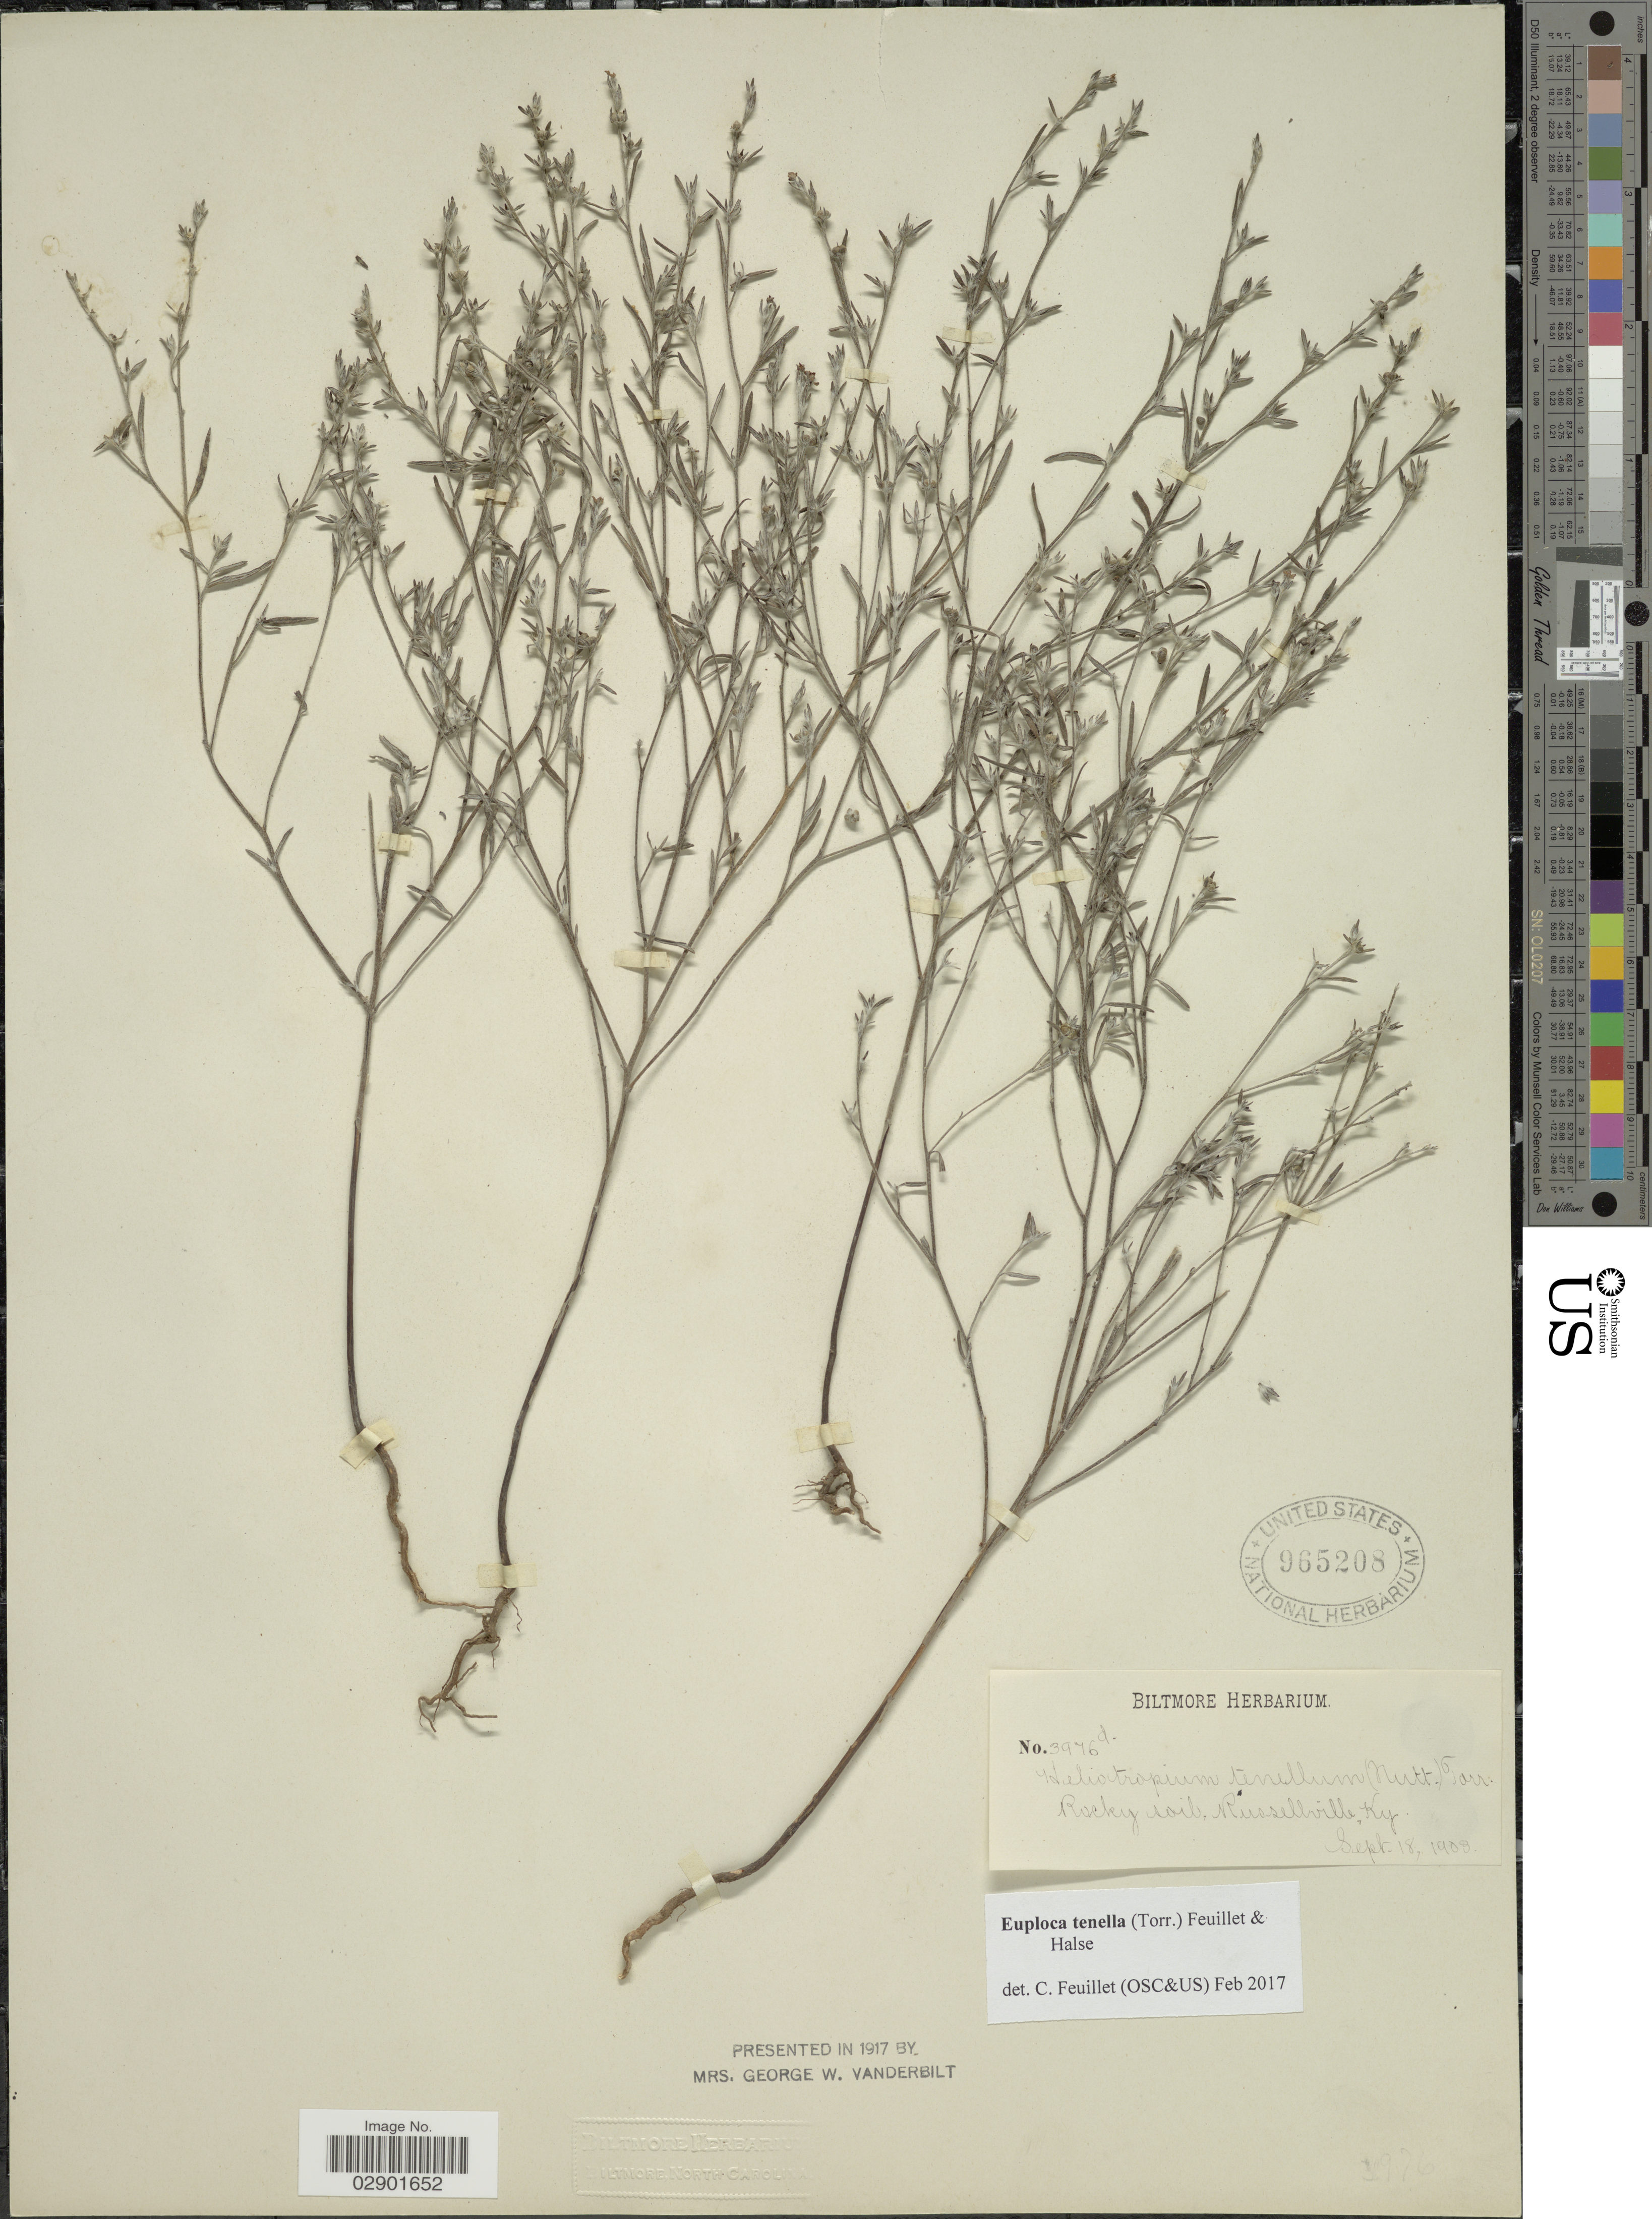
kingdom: Plantae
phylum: Tracheophyta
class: Magnoliopsida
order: Boraginales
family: Heliotropiaceae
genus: Euploca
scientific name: Euploca polyphylla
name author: (Lehm.) J.I.M. Melo & Semir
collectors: ex herb. Biltmore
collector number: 3976d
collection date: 1908-09-18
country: United States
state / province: Kentucky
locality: Rocky soil, Russellville, Ky.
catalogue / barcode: US 965208